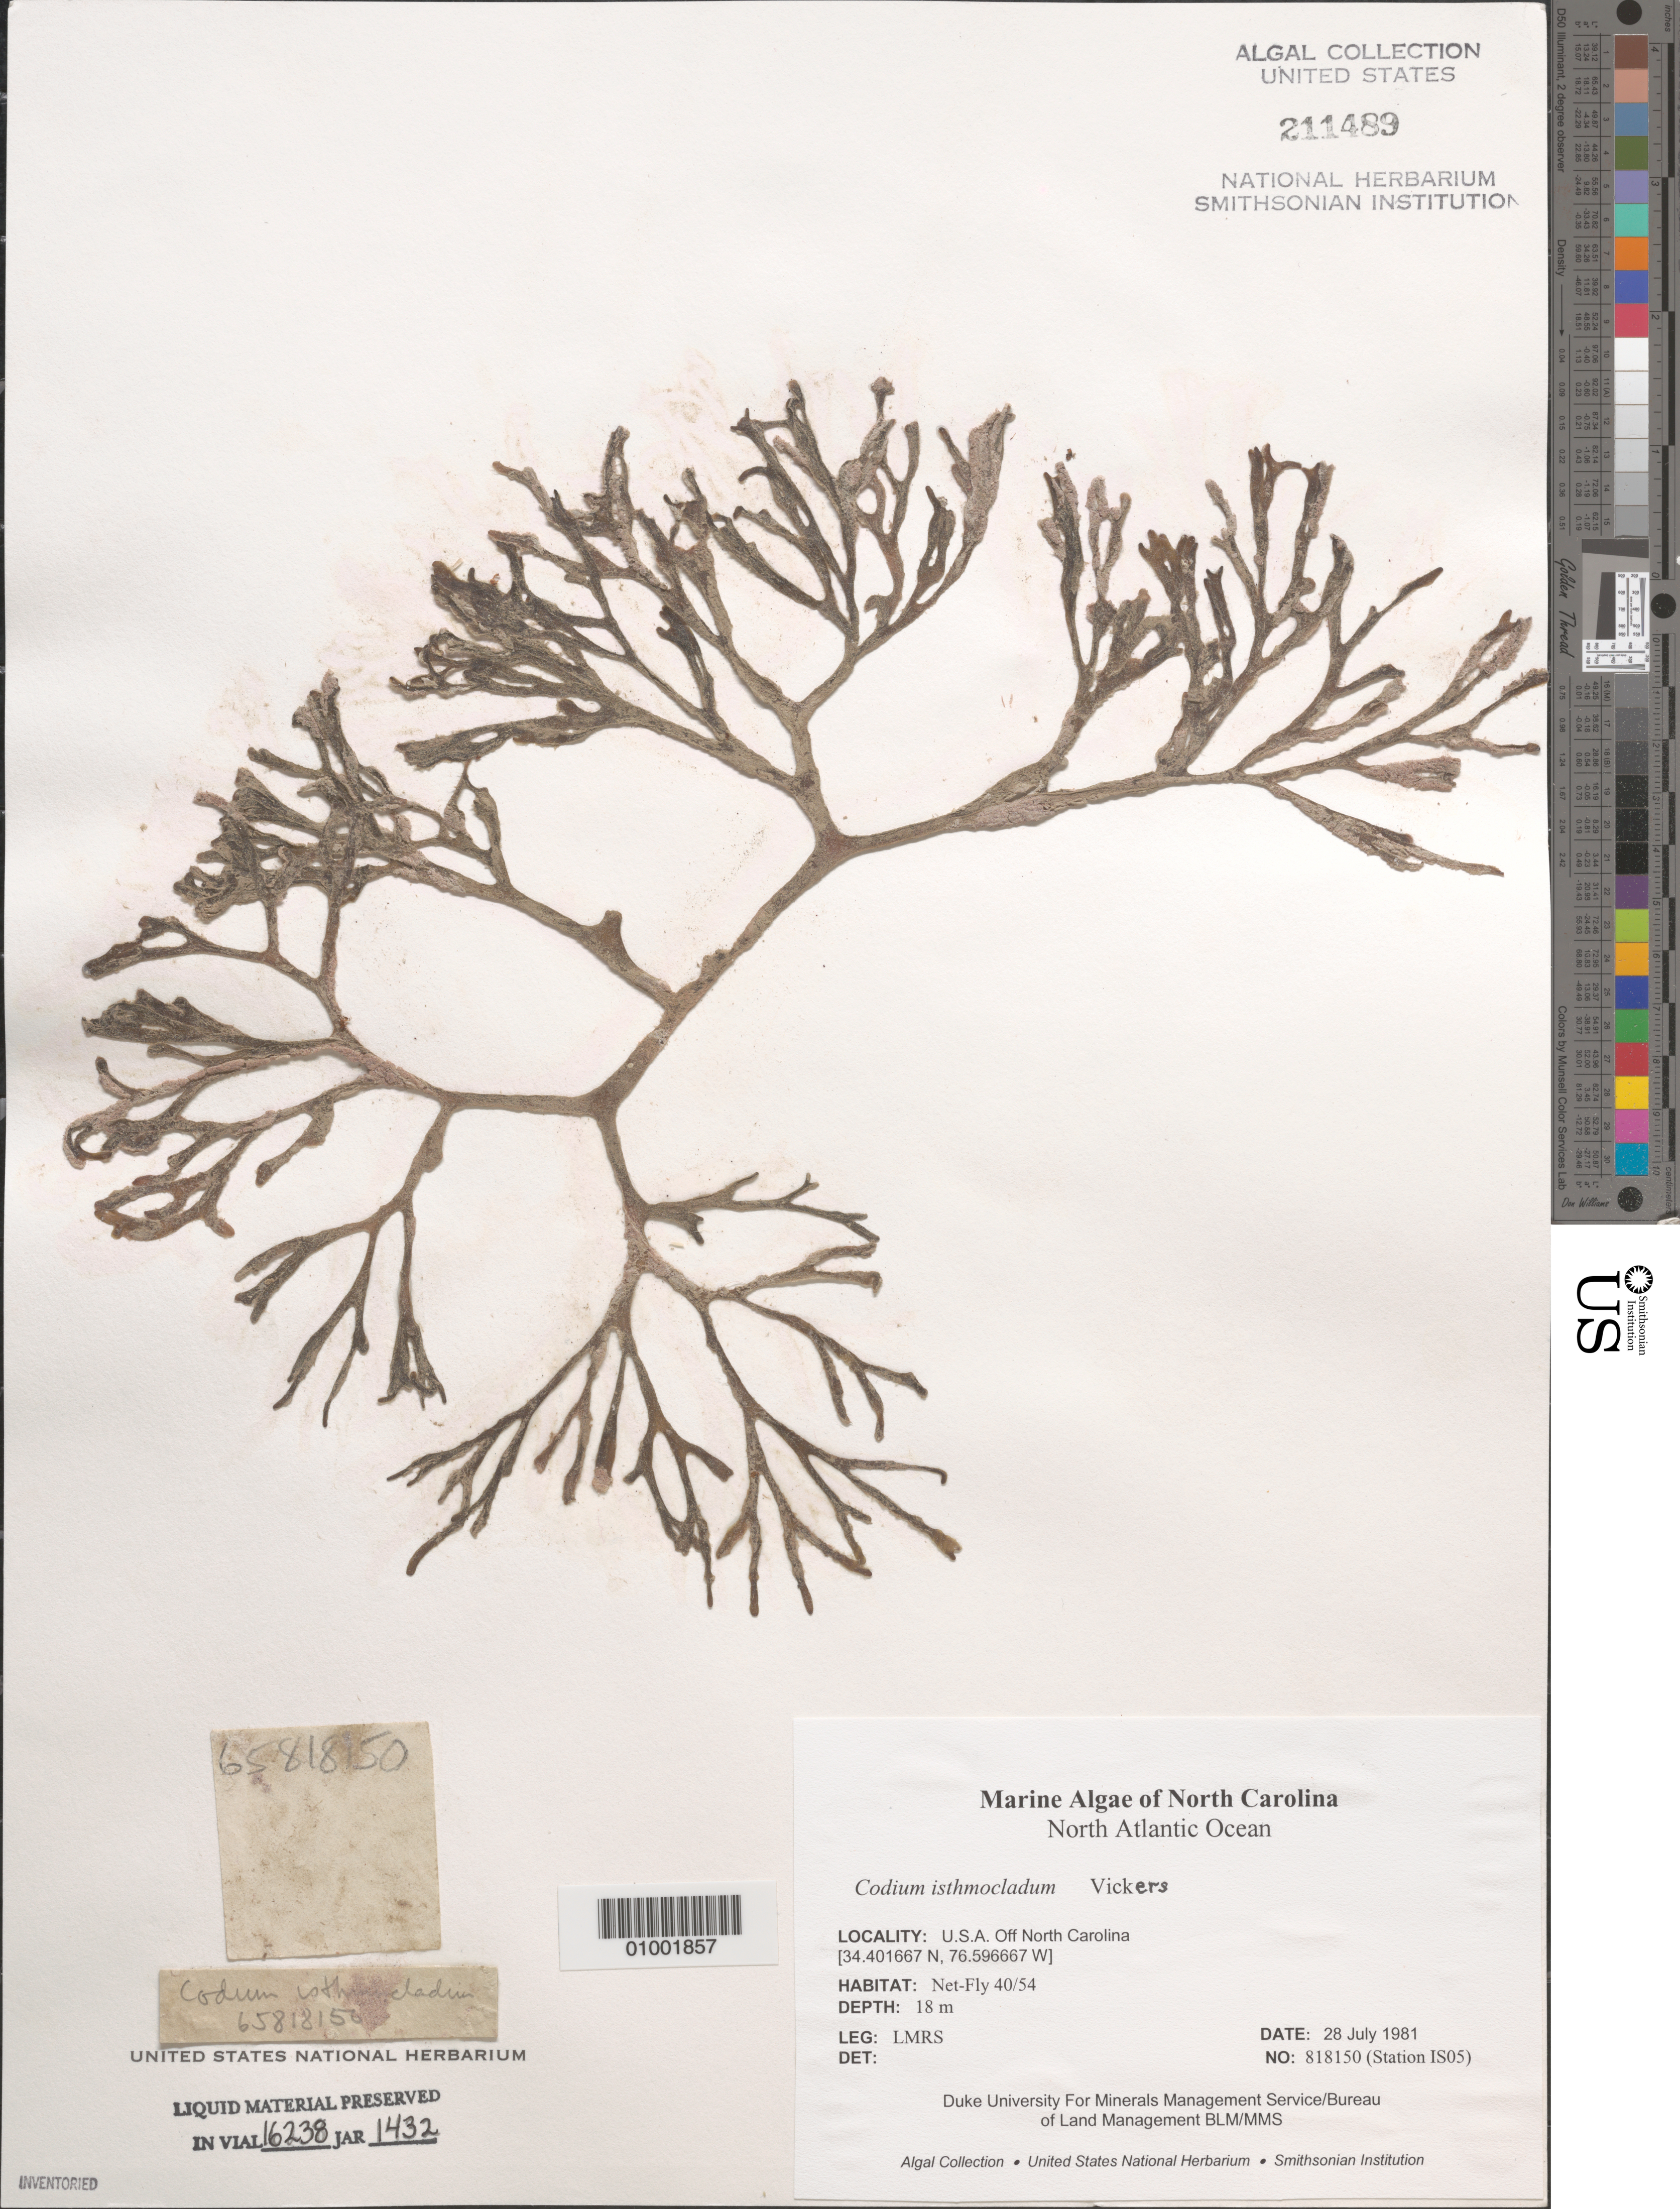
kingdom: Plantae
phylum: Chlorophyta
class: Ulvophyceae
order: Bryopsidales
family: Codiaceae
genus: Codium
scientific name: Codium isthmocladum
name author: Vickers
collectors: LMRS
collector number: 818150 (Station IS05)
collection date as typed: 28 Jul 1981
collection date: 1981-07-28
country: United States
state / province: North Carolina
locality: North Atlantic Ocean off North Carolina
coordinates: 34.401667 N, 76.596667 W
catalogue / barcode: US 211489